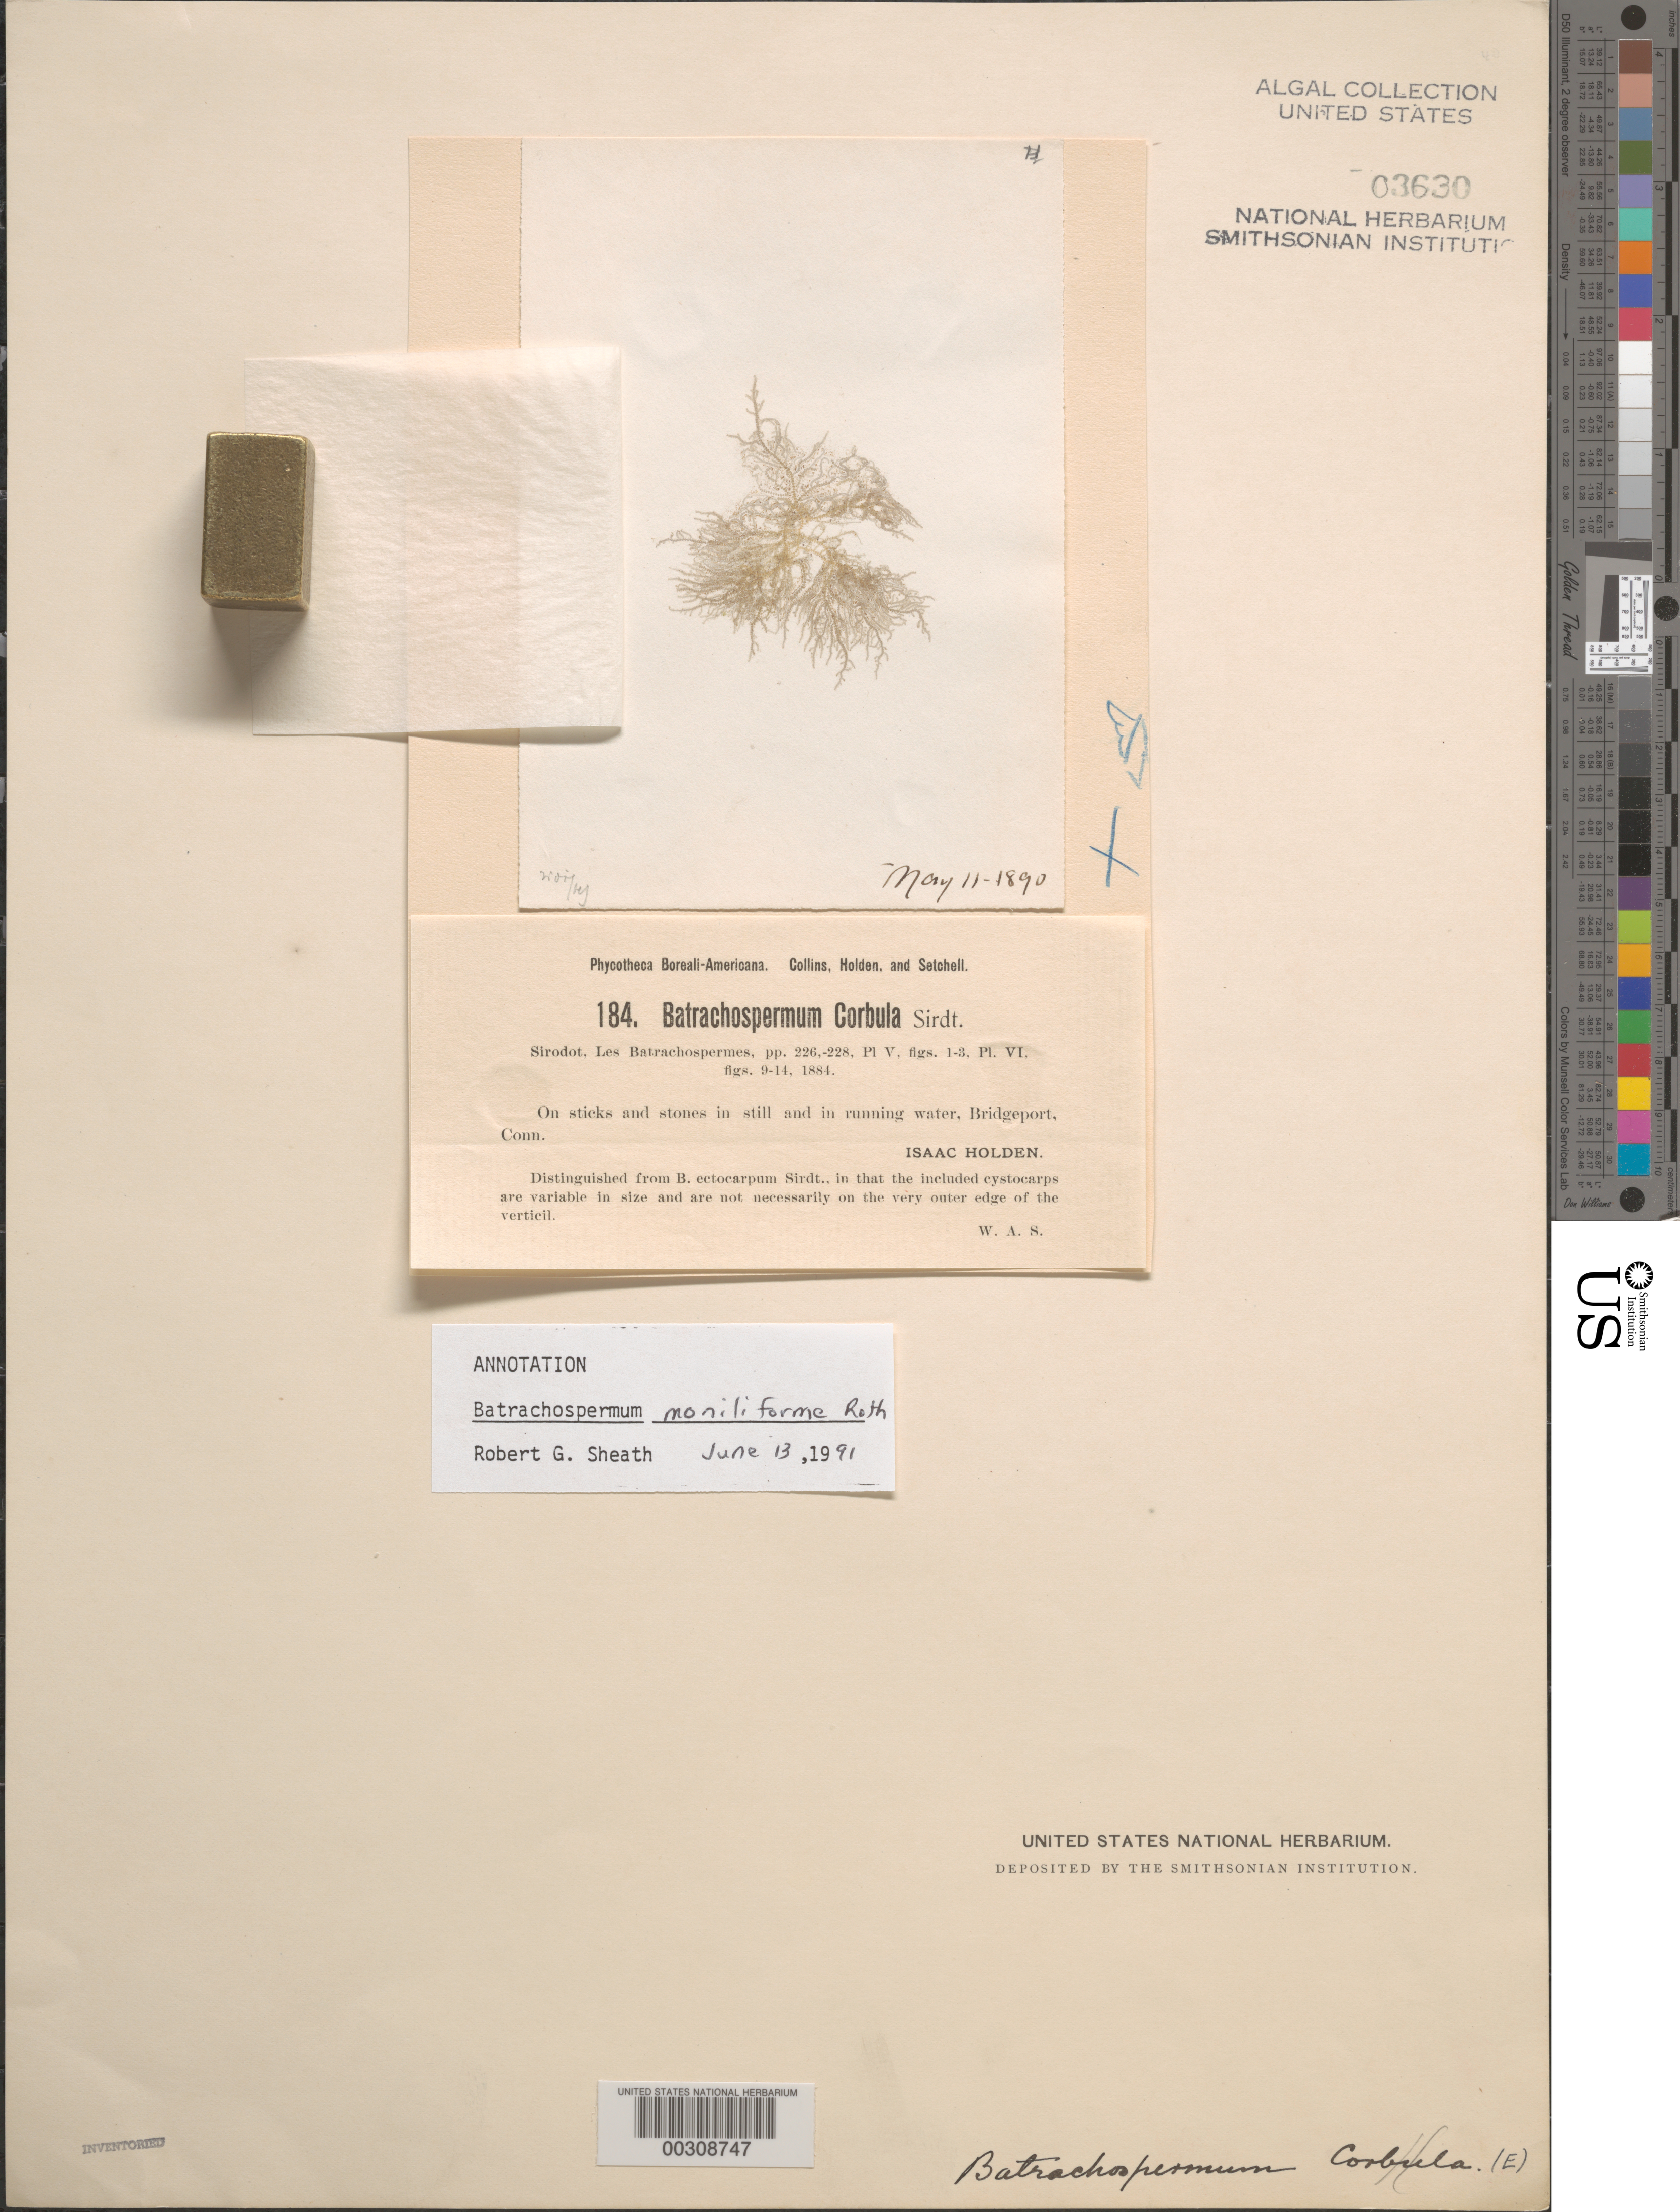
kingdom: Plantae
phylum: Rhodophyta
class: Florideophyceae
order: Batrachospermales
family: Batrachospermaceae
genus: Batrachospermum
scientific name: Batrachospermum gelatinosum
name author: (L.) DC.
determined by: Algae name updating Project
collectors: I. Holden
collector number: PB-A 184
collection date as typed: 11 May 1890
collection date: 1890-05-11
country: United States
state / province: Connecticut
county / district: Fairfield County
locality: Bridgeport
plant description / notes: Collins, Holden & Setchell, Phycotheca Boreali-Americana, as Batrachospermum corbula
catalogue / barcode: US 3630